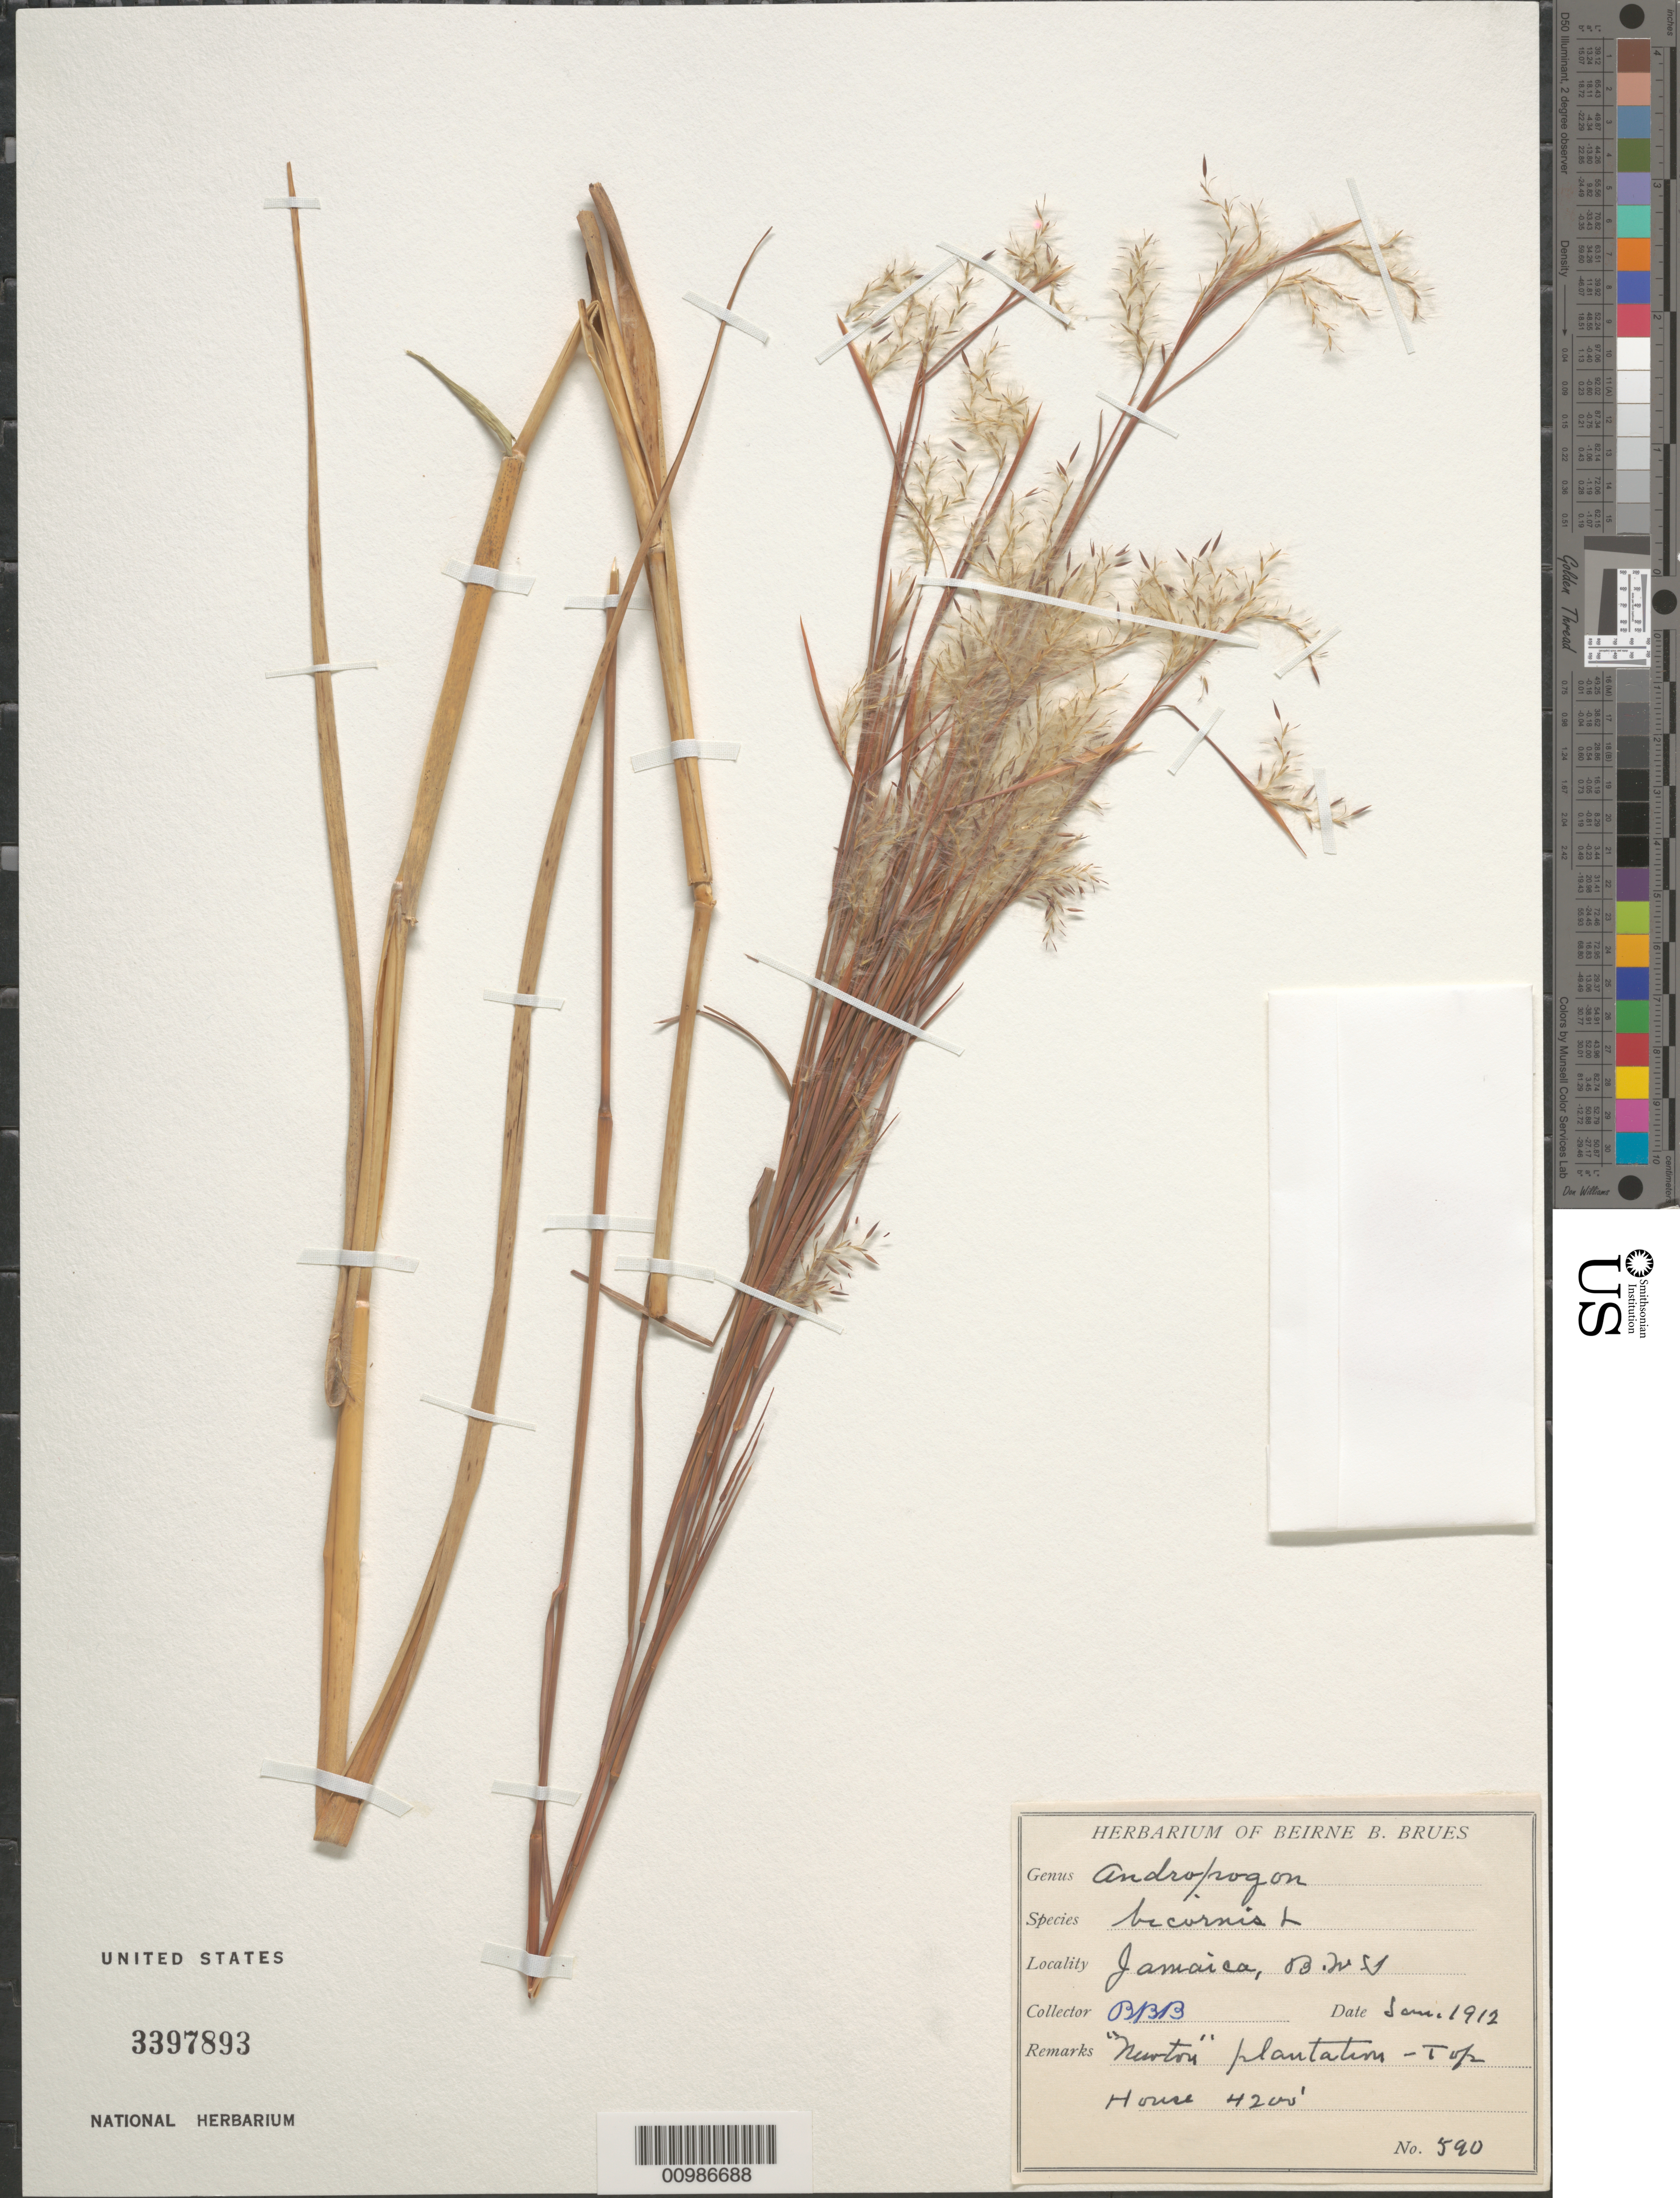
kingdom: Plantae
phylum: Tracheophyta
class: Liliopsida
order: Poales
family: Poaceae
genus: Andropogon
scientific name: Andropogon bicornis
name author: L.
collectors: B. Brues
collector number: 590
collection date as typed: Jan 1912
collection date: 1912-01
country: Jamaica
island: Jamaica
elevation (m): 1280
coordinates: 0 N, 0 E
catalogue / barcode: US 3397893